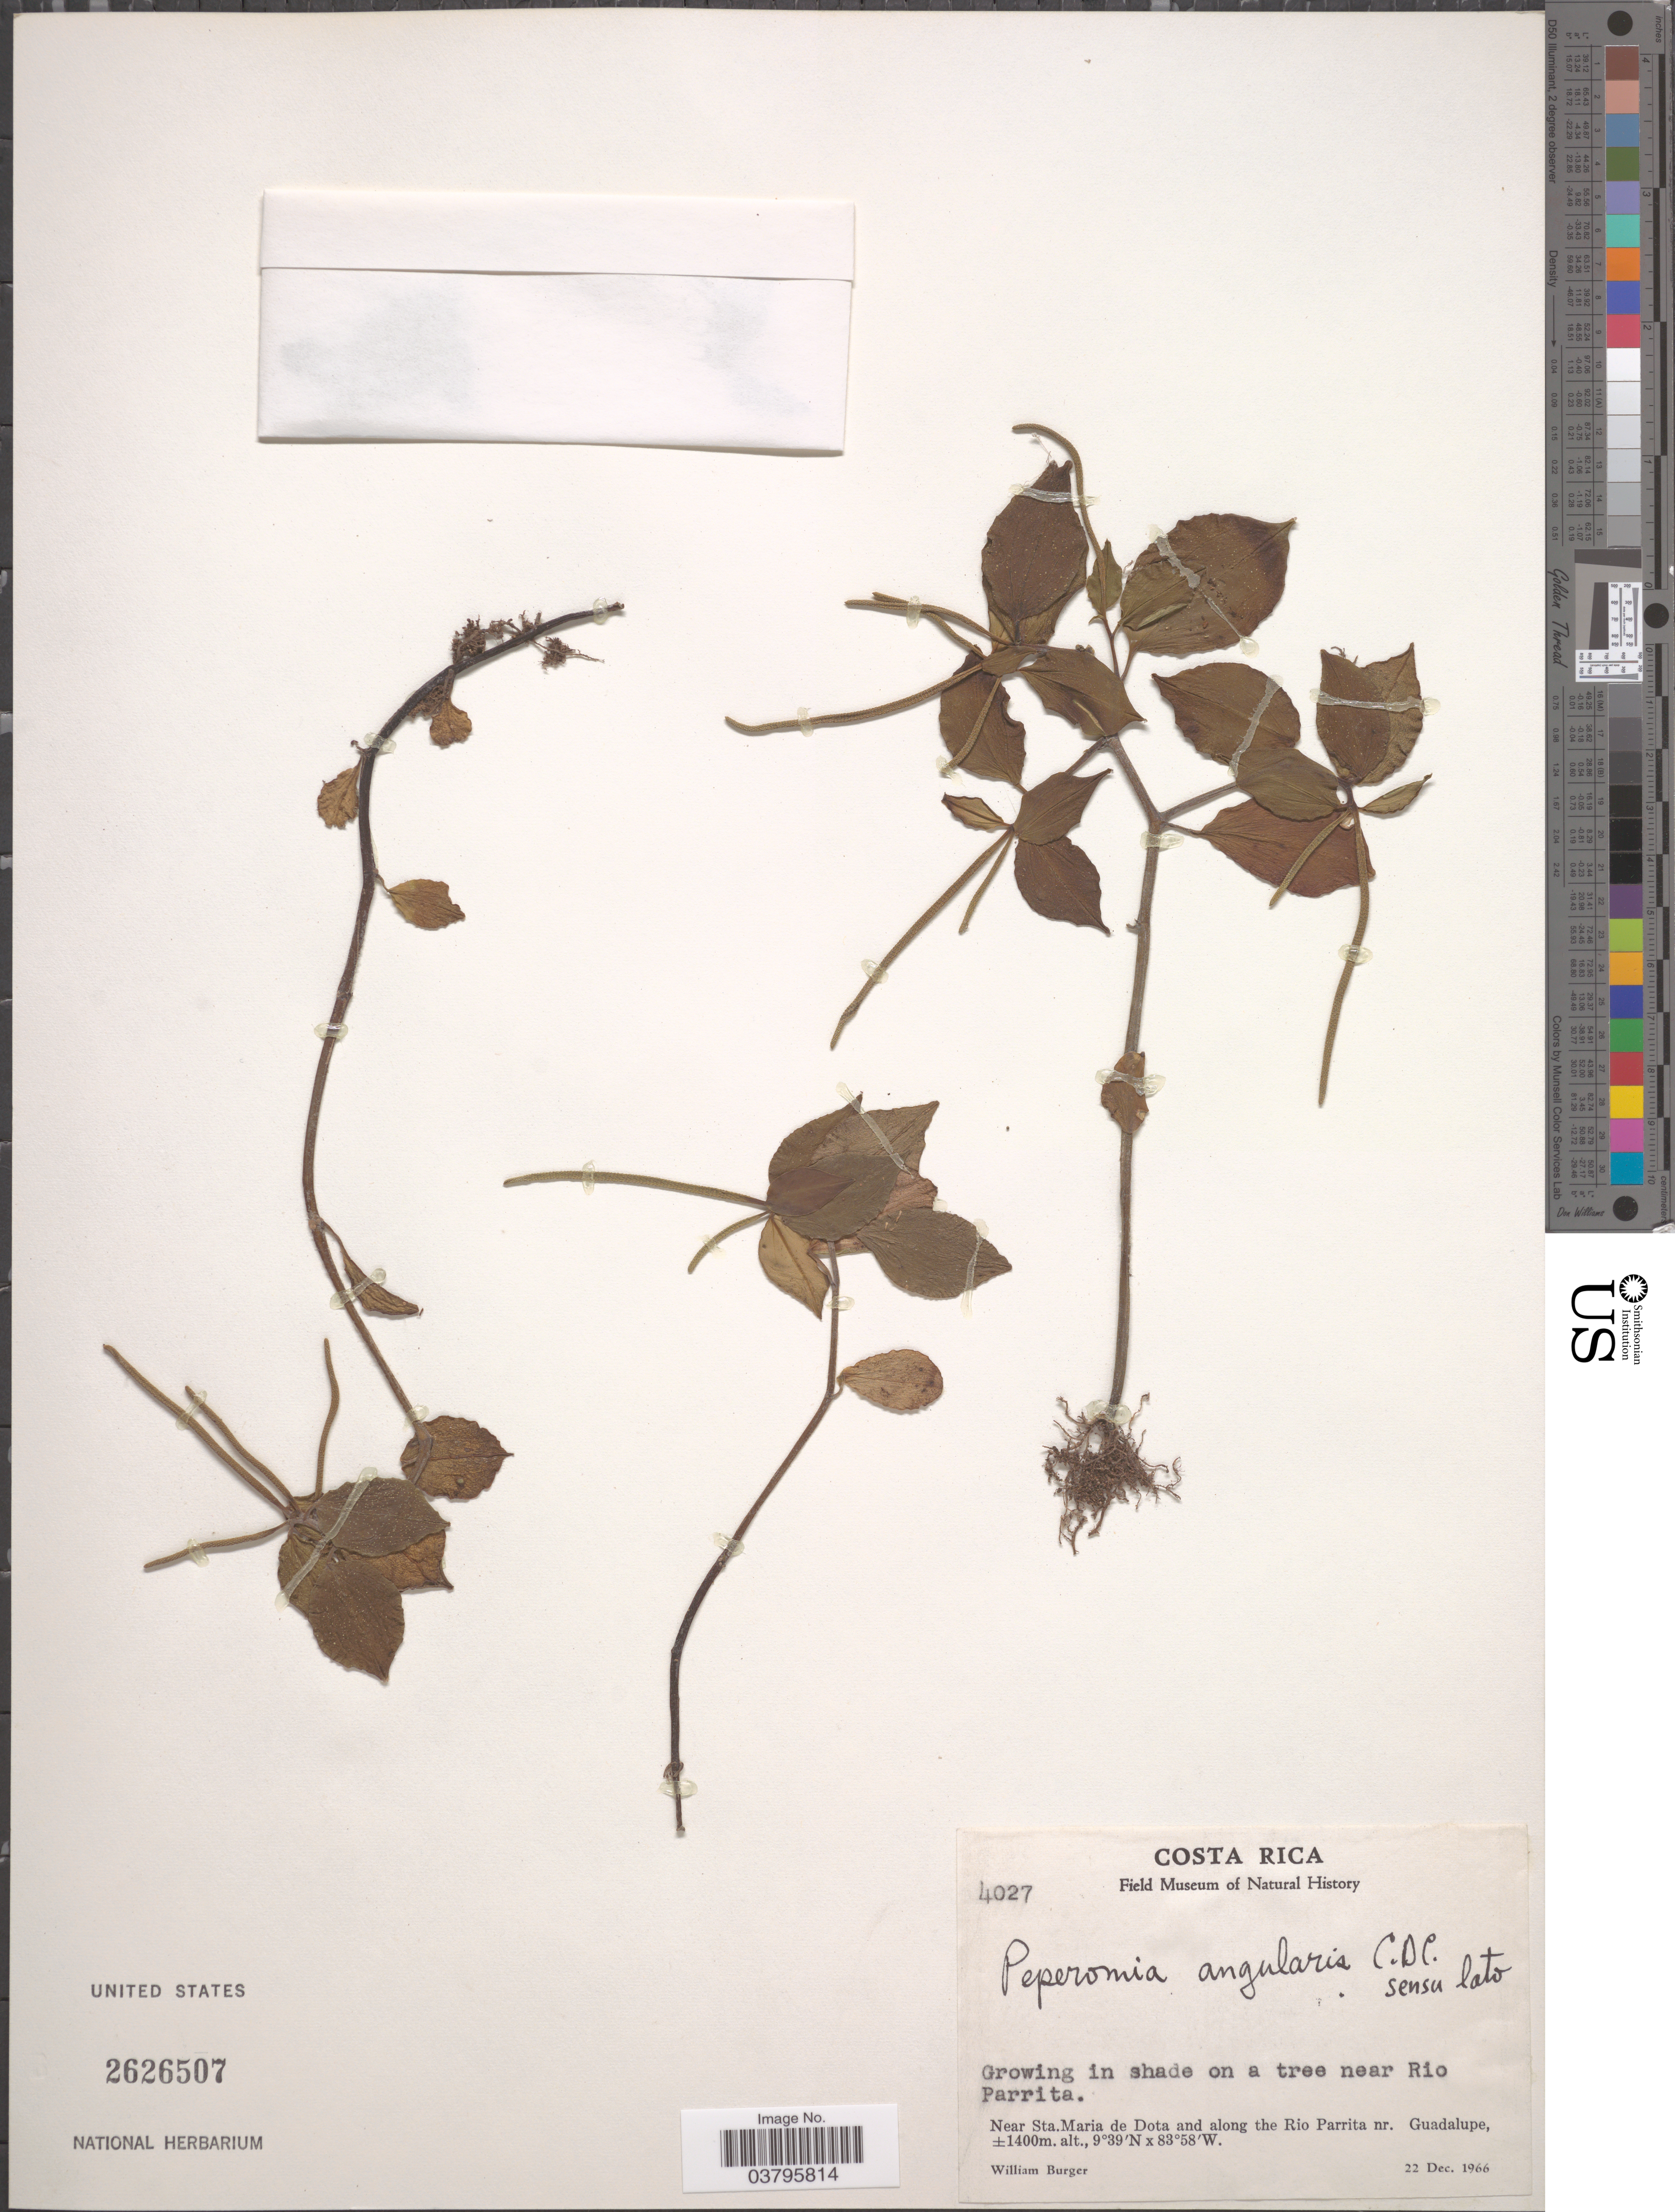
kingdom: Plantae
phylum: Tracheophyta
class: Magnoliopsida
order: Piperales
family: Piperaceae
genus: Peperomia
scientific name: Peperomia san-joseana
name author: C. DC.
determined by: Jiménez, José Estaban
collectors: W. Burger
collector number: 4027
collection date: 1966-12-22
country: Costa Rica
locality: Near Rio Parrita. Near Sta.Maria de Dota and along the Rio Parrita nr. Guadalupe.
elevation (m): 1400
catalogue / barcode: US 2626507